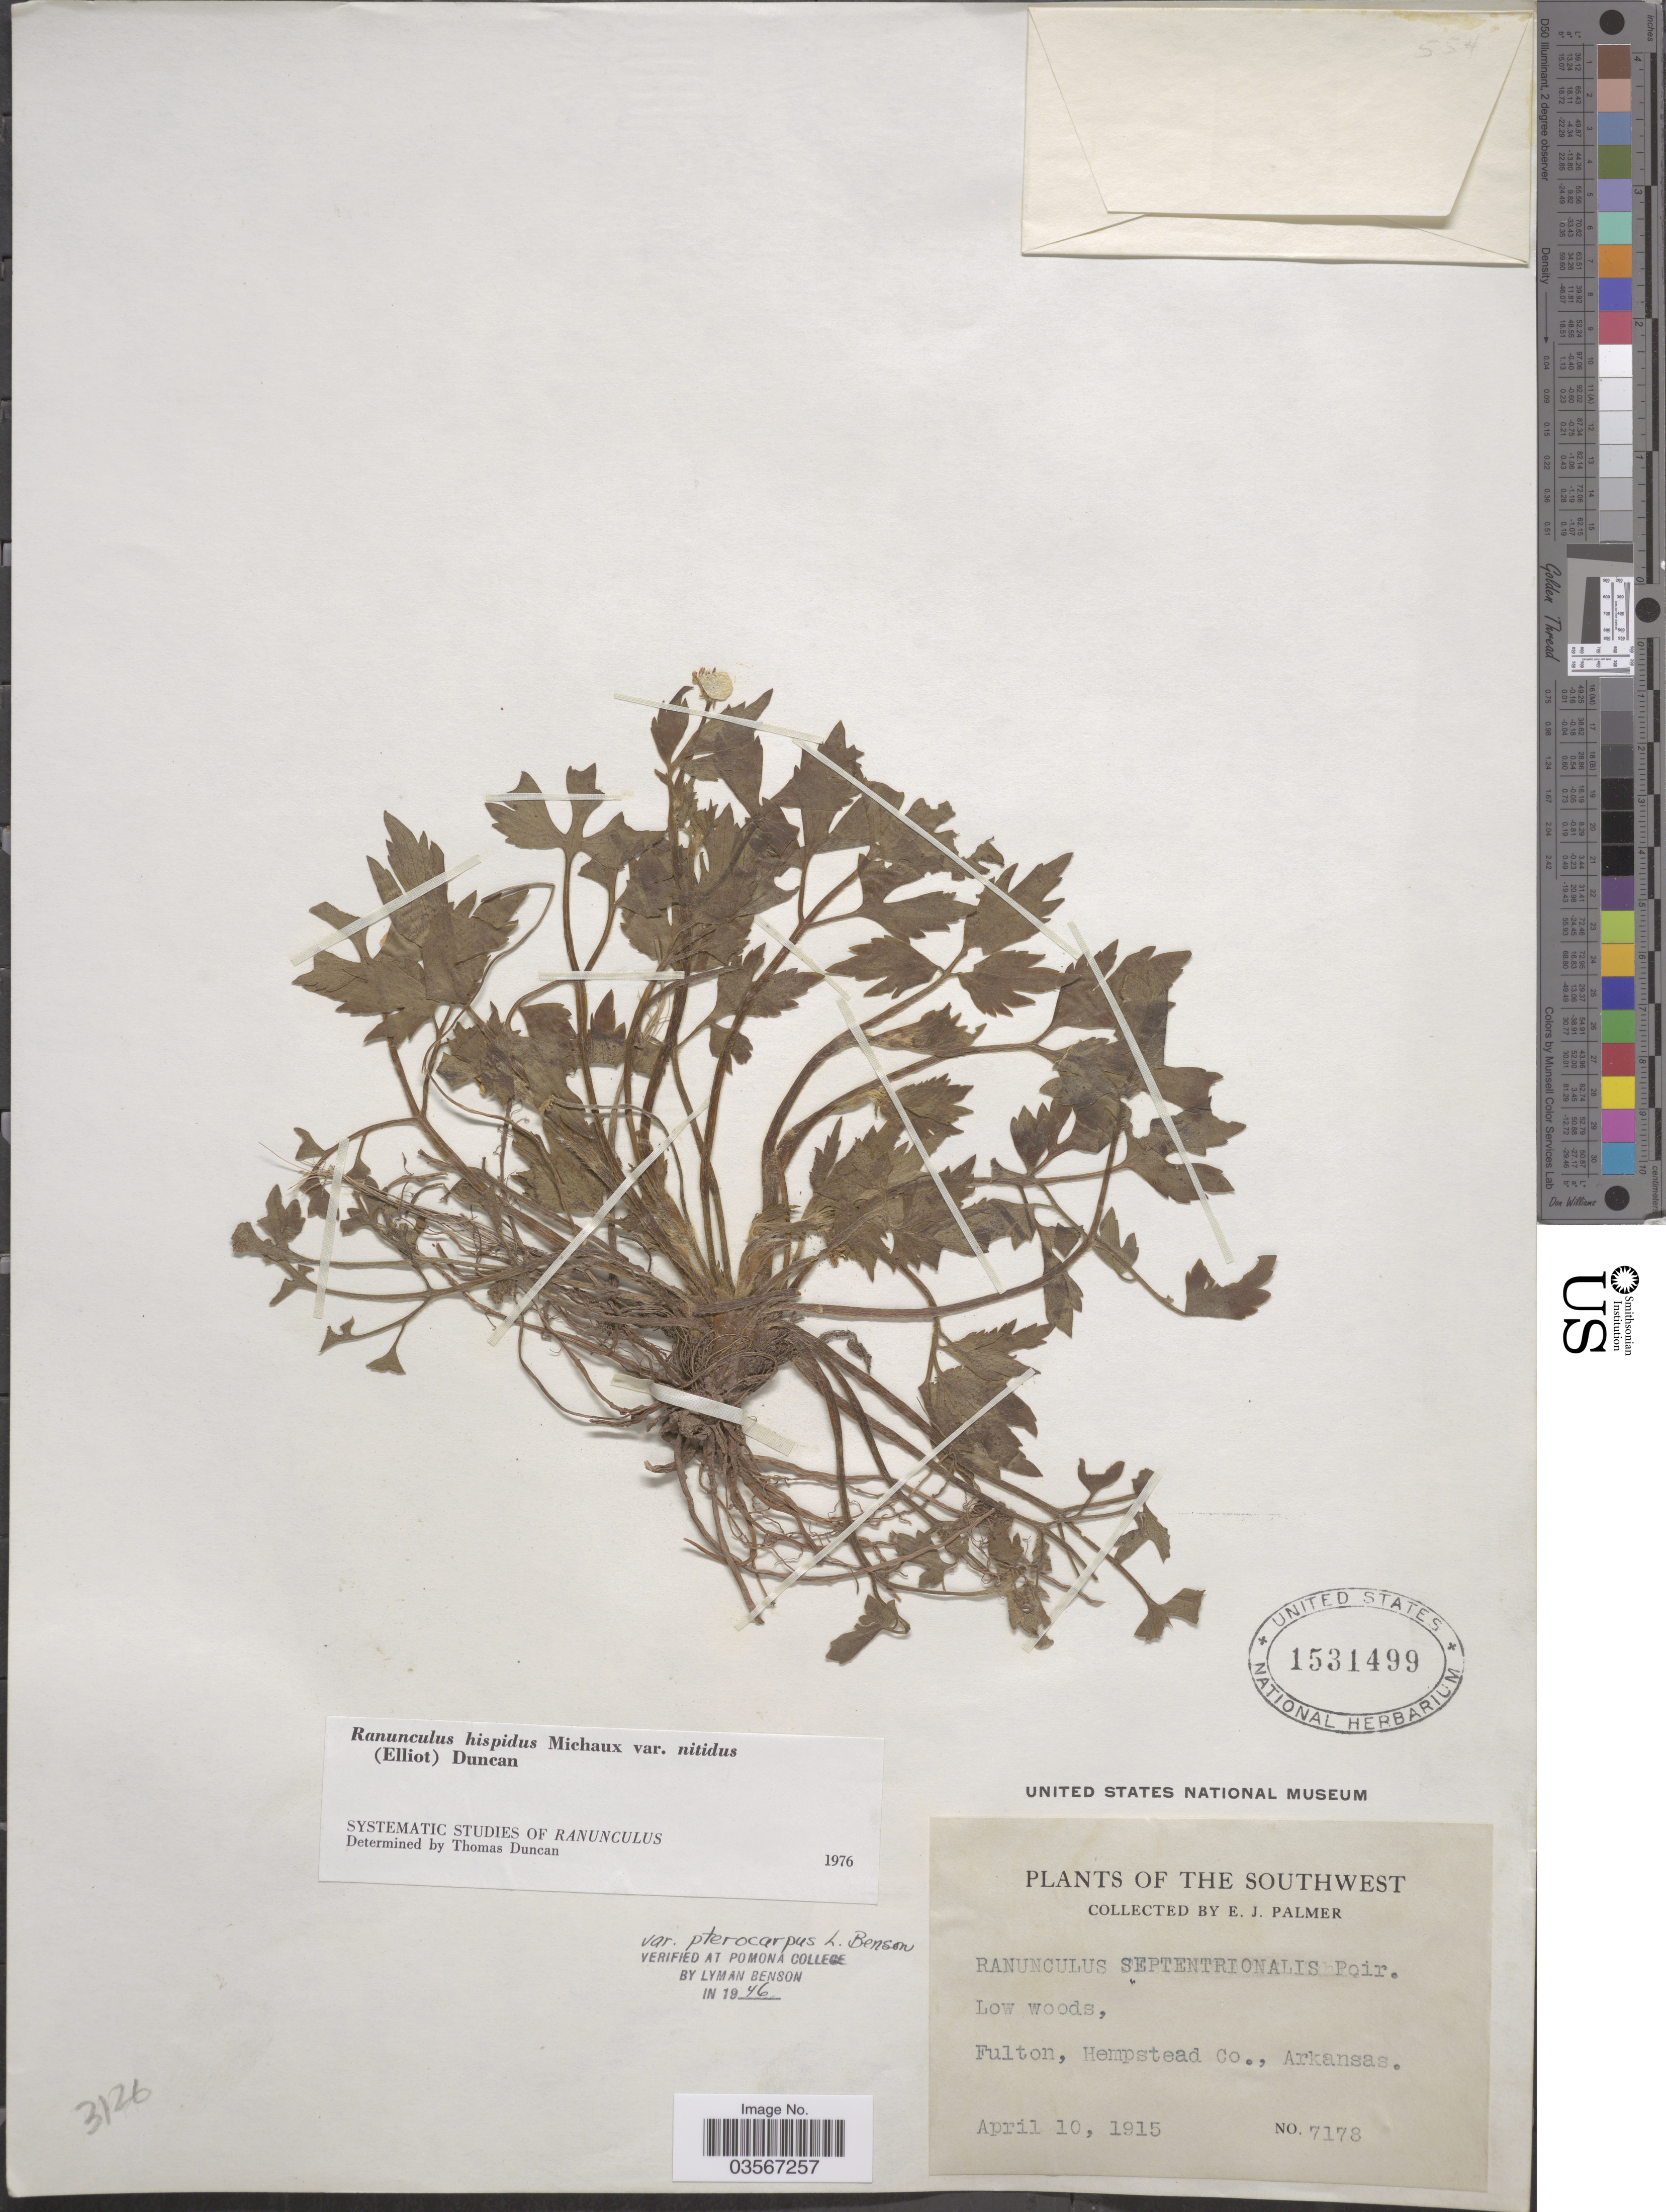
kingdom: Plantae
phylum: Tracheophyta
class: Magnoliopsida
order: Ranunculales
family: Ranunculaceae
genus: Ranunculus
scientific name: Ranunculus hispidus var. nitidus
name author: (Chapm.) T. Duncan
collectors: E. J. Palmer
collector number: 7178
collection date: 1915-04-10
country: United States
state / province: Arkansas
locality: The Southwest. Fulton, Hempstead Co.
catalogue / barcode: US 1531499